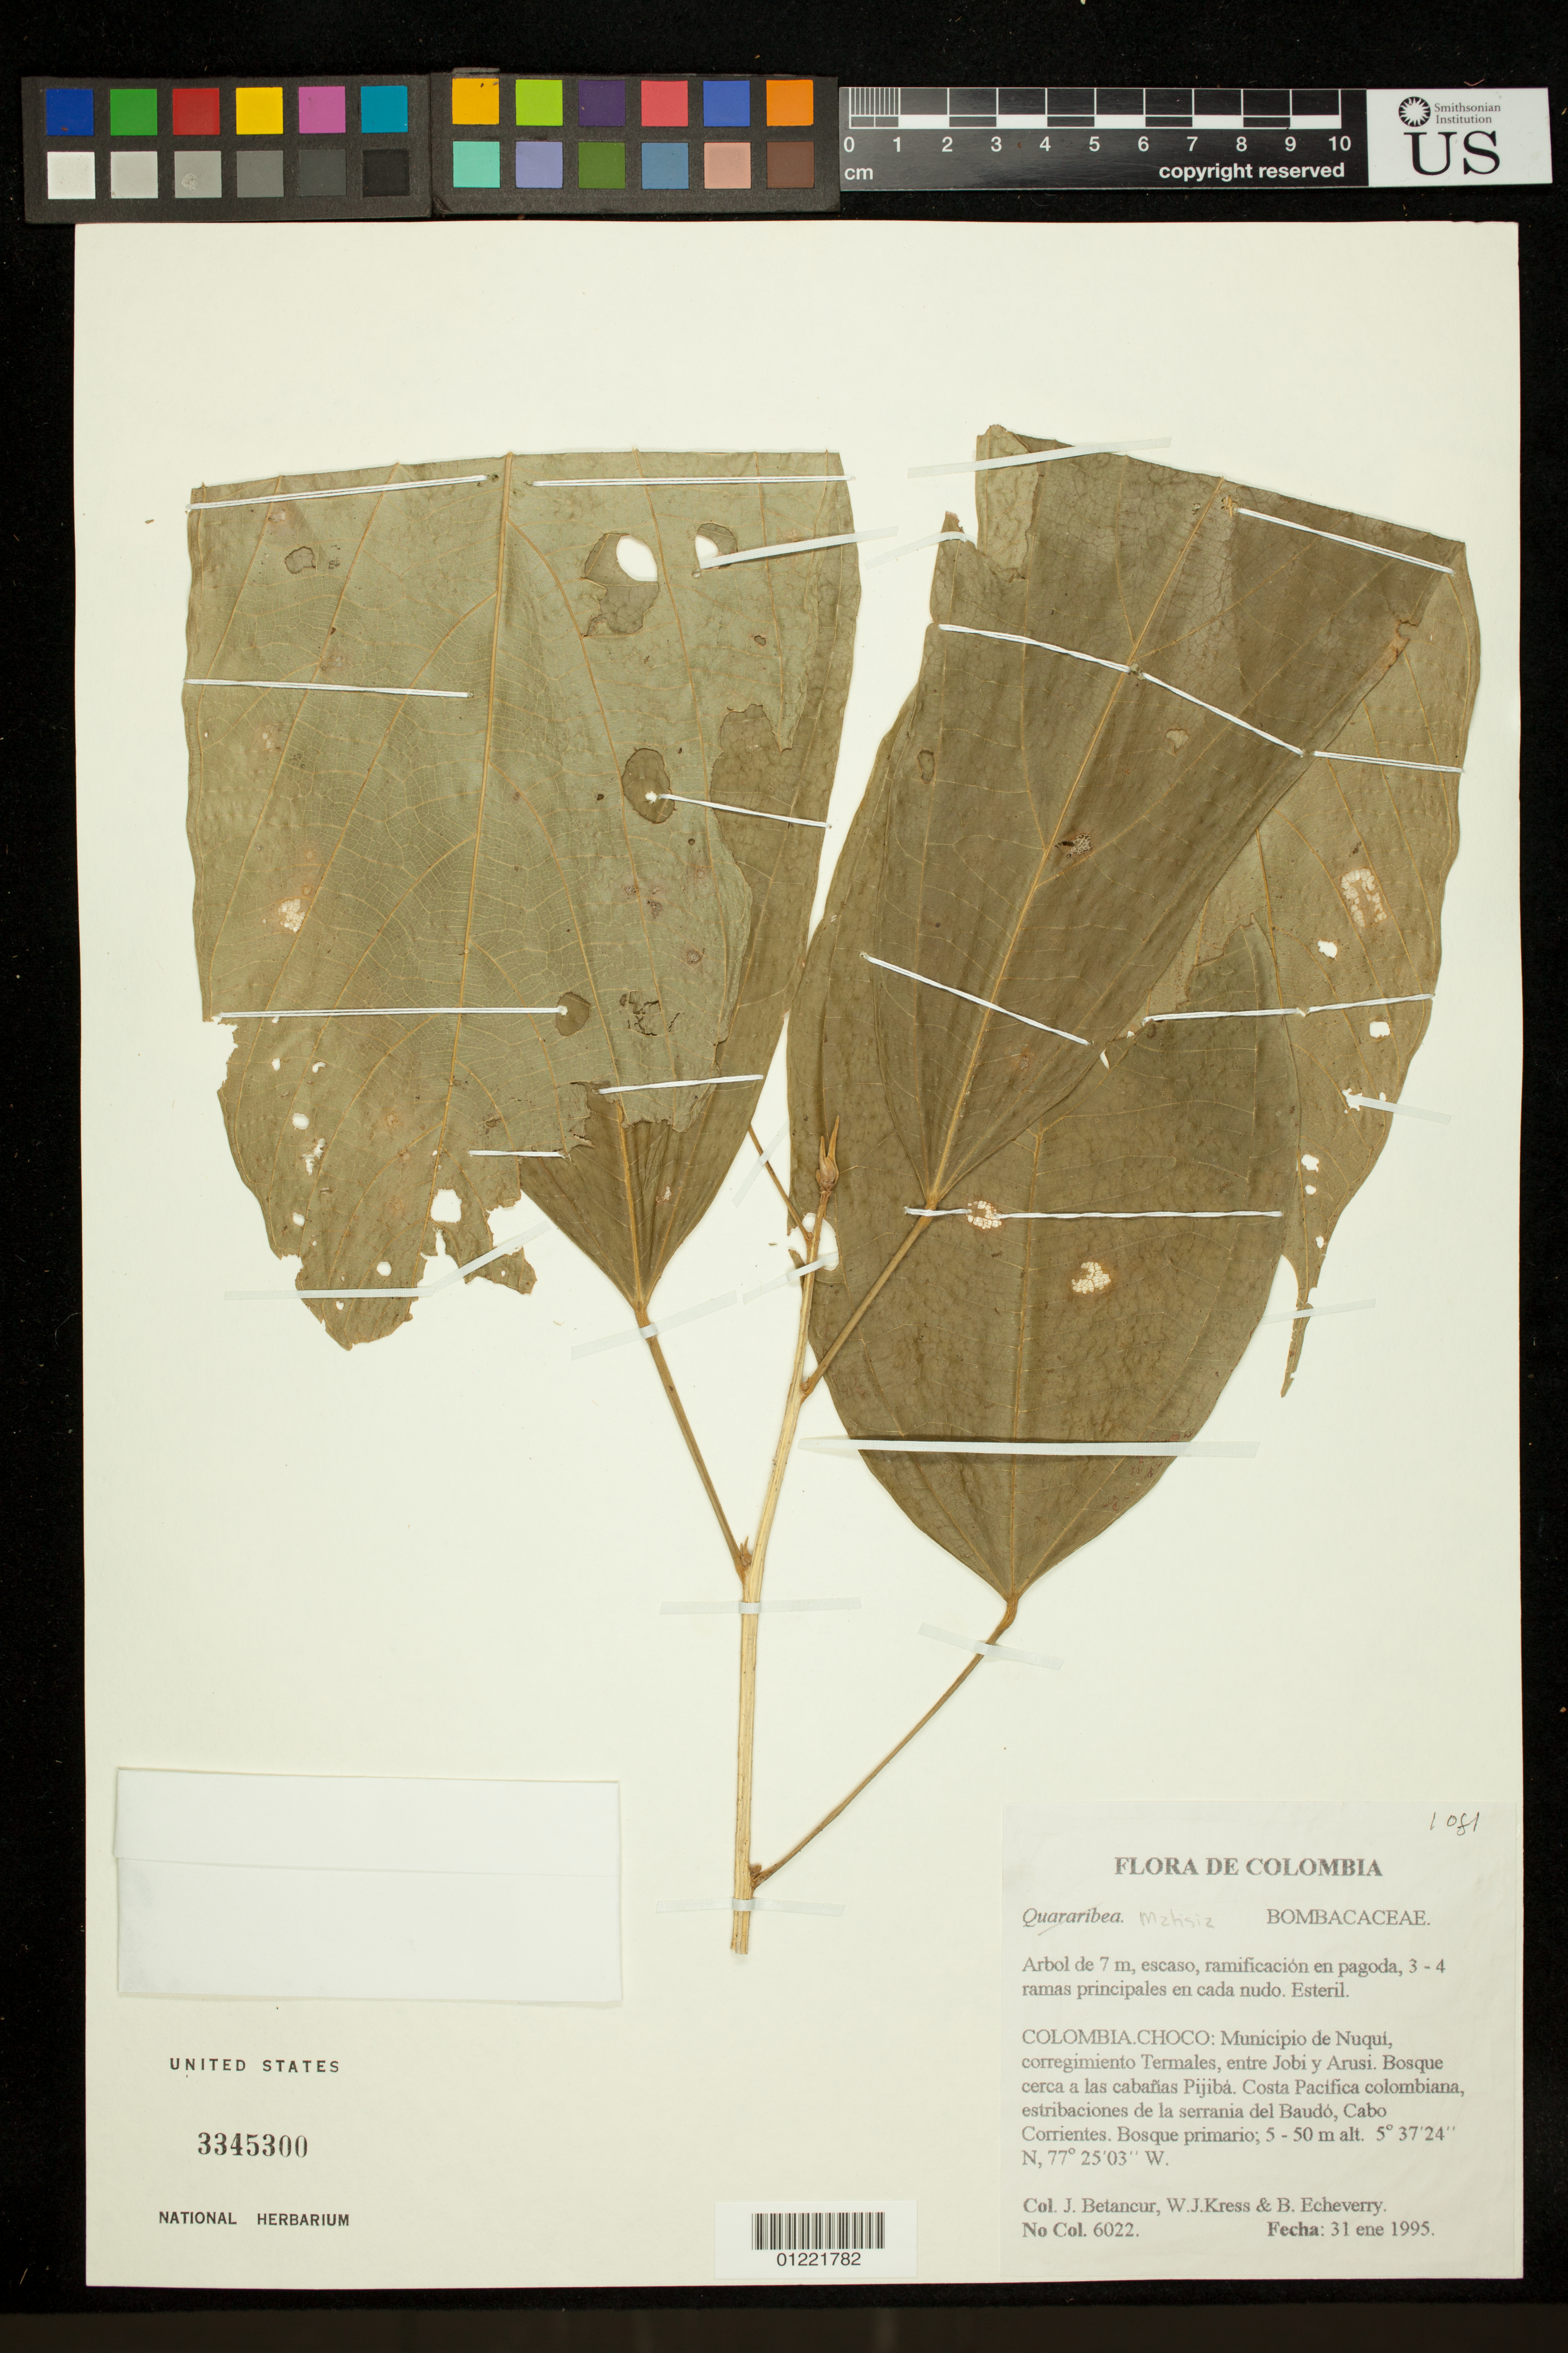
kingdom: Plantae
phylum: Tracheophyta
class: Magnoliopsida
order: Malvales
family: Malvaceae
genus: Matisia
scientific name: Matisia sp.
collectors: J. C. Betancur, W. J. Kress & B. Echeverry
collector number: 6022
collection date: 1995-01-31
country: Colombia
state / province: Choco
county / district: Nuquí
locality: corregimiento Termales, entre Jobi y Arusi. Bosque cerca a las cabañas Pijiba. Costa Pacífica colombiana, estribaciones de la serrania del Baudo, Cabo Corrientes. Bosque primario.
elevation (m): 5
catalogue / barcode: US 3345300